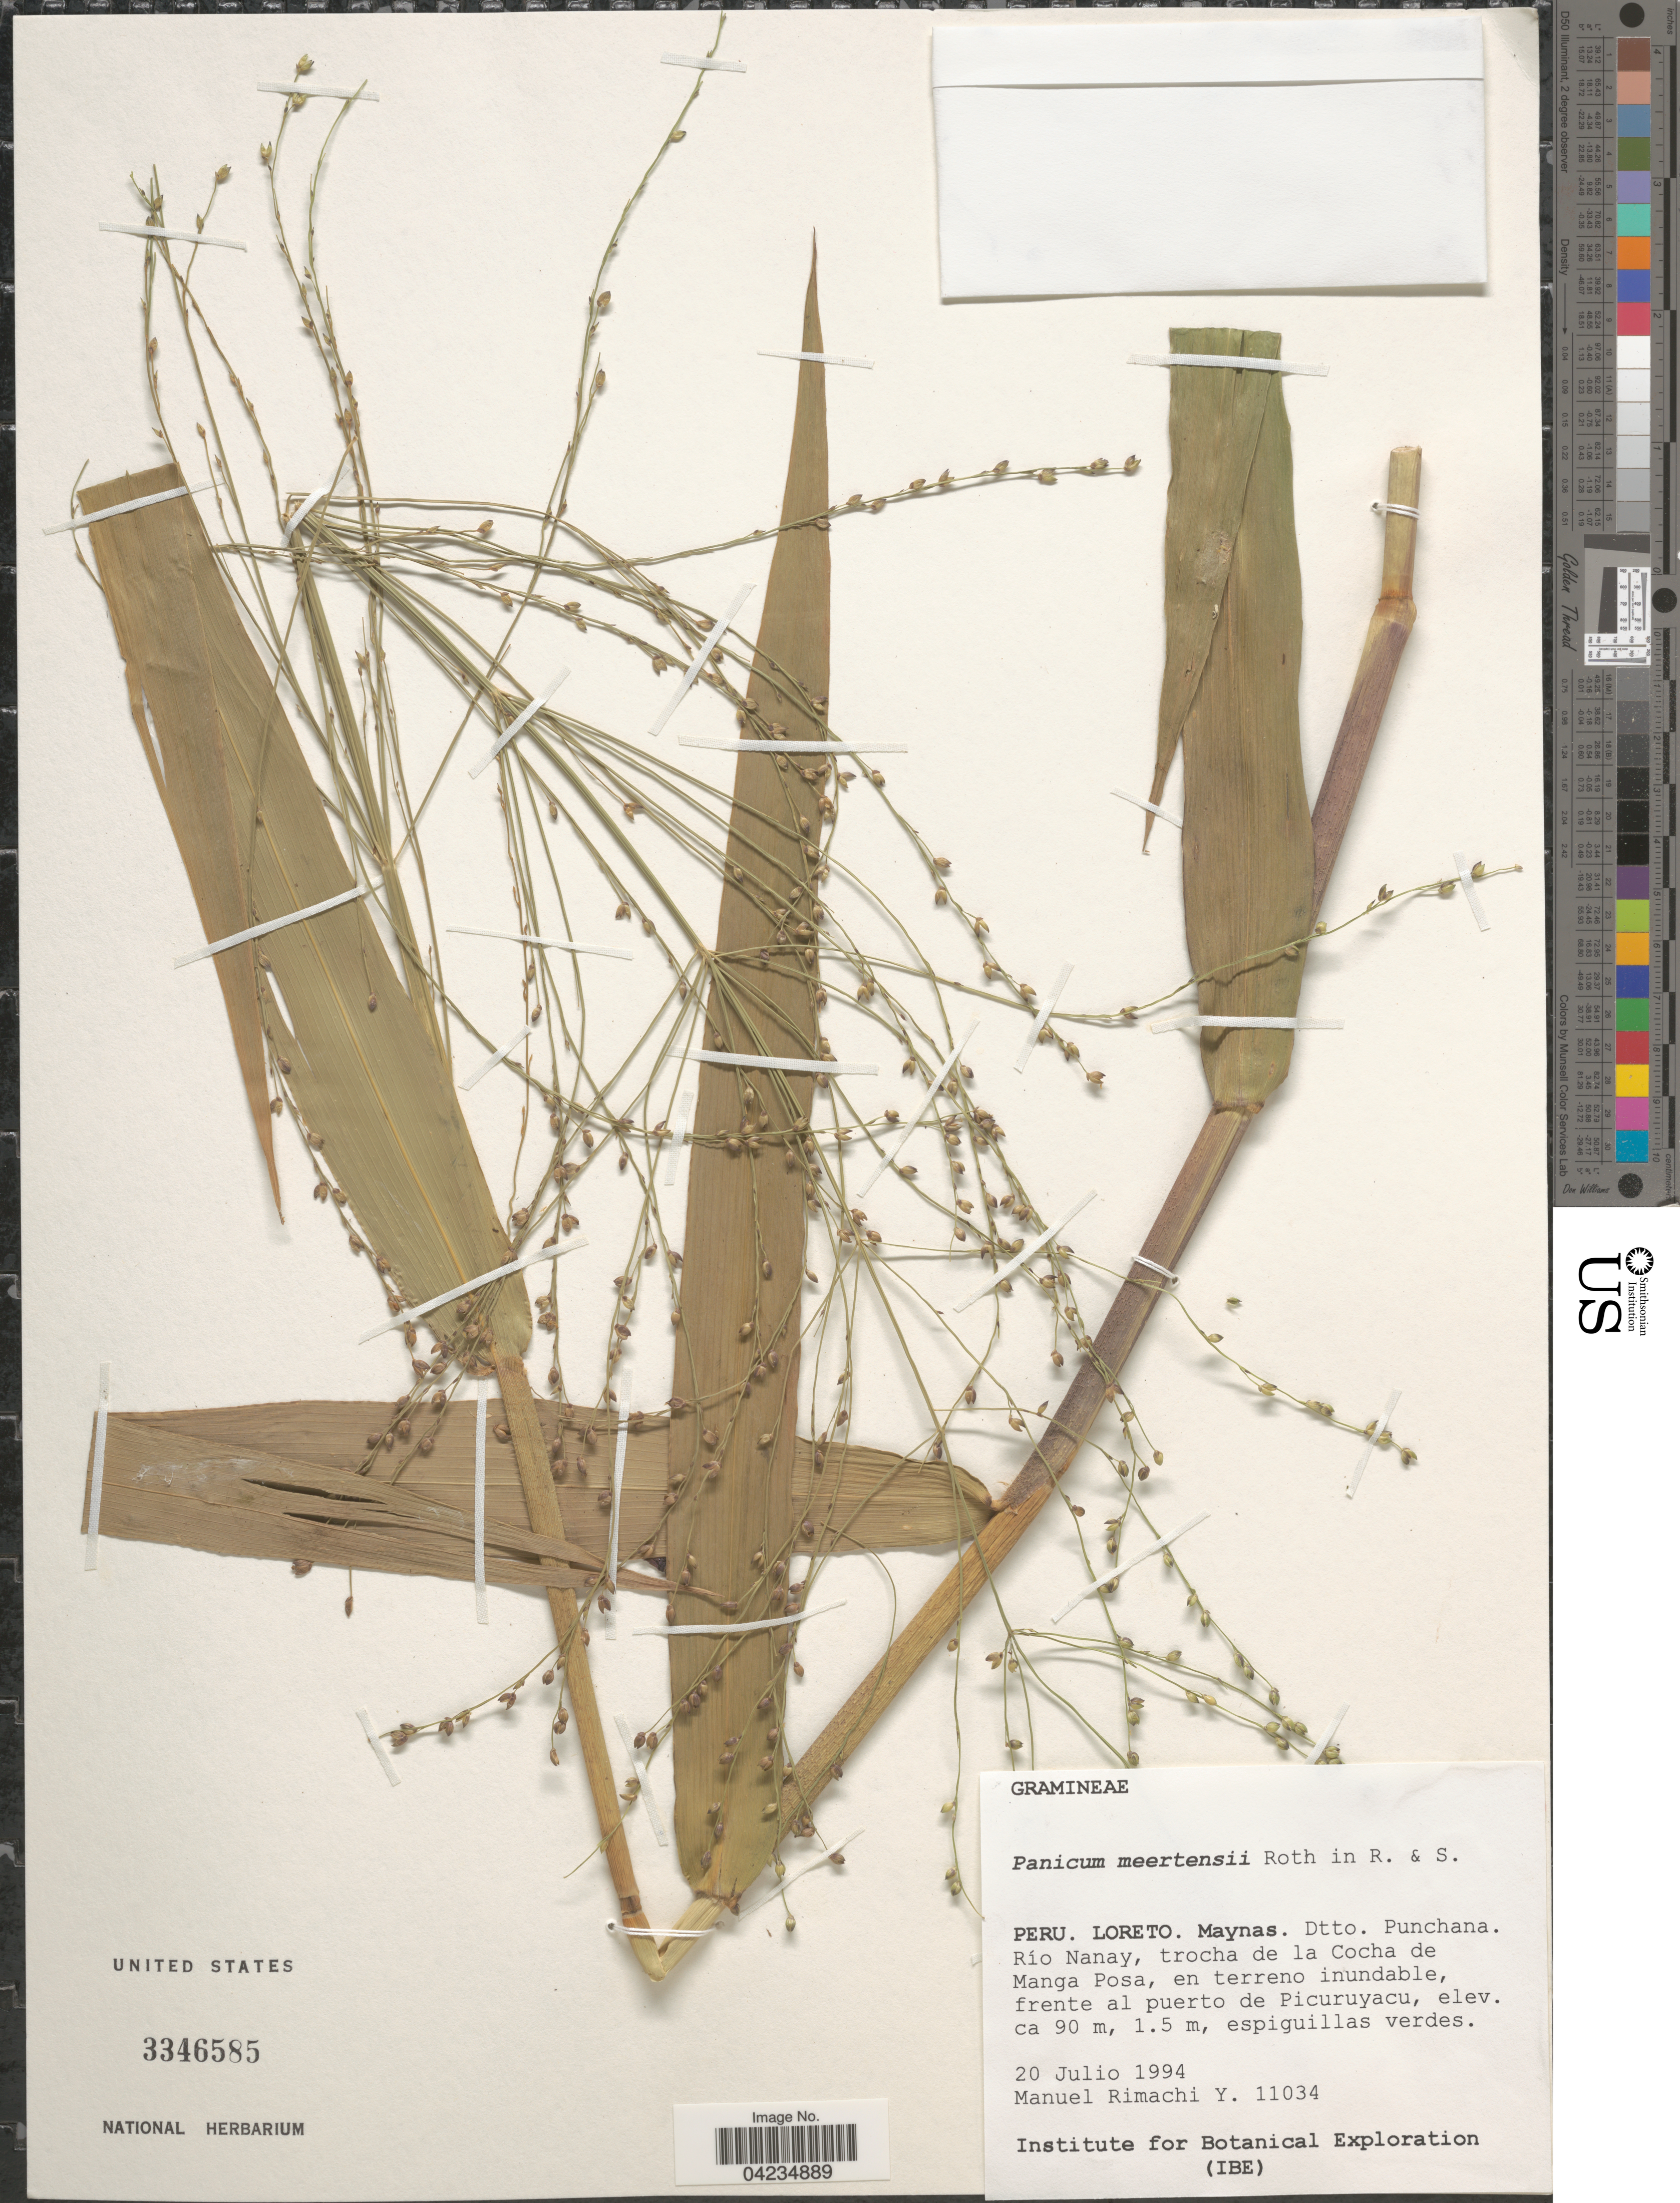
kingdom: Plantae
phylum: Tracheophyta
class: Liliopsida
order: Poales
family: Poaceae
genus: Stephostachys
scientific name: Stephostachys mertensii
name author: (Roth) Zuloaga & Marrone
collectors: M. Rimachi Y.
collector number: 11034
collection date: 1994-07-20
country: Peru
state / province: Loreto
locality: Maynas. Dtto. Punchana. Río Nanay, trocha de la Cocha de Manga Posa, en terreno inundable, frente al puerto de Picuruyacu. Institute for Botanical Exploration (IBE).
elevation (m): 90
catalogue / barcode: US 3346585